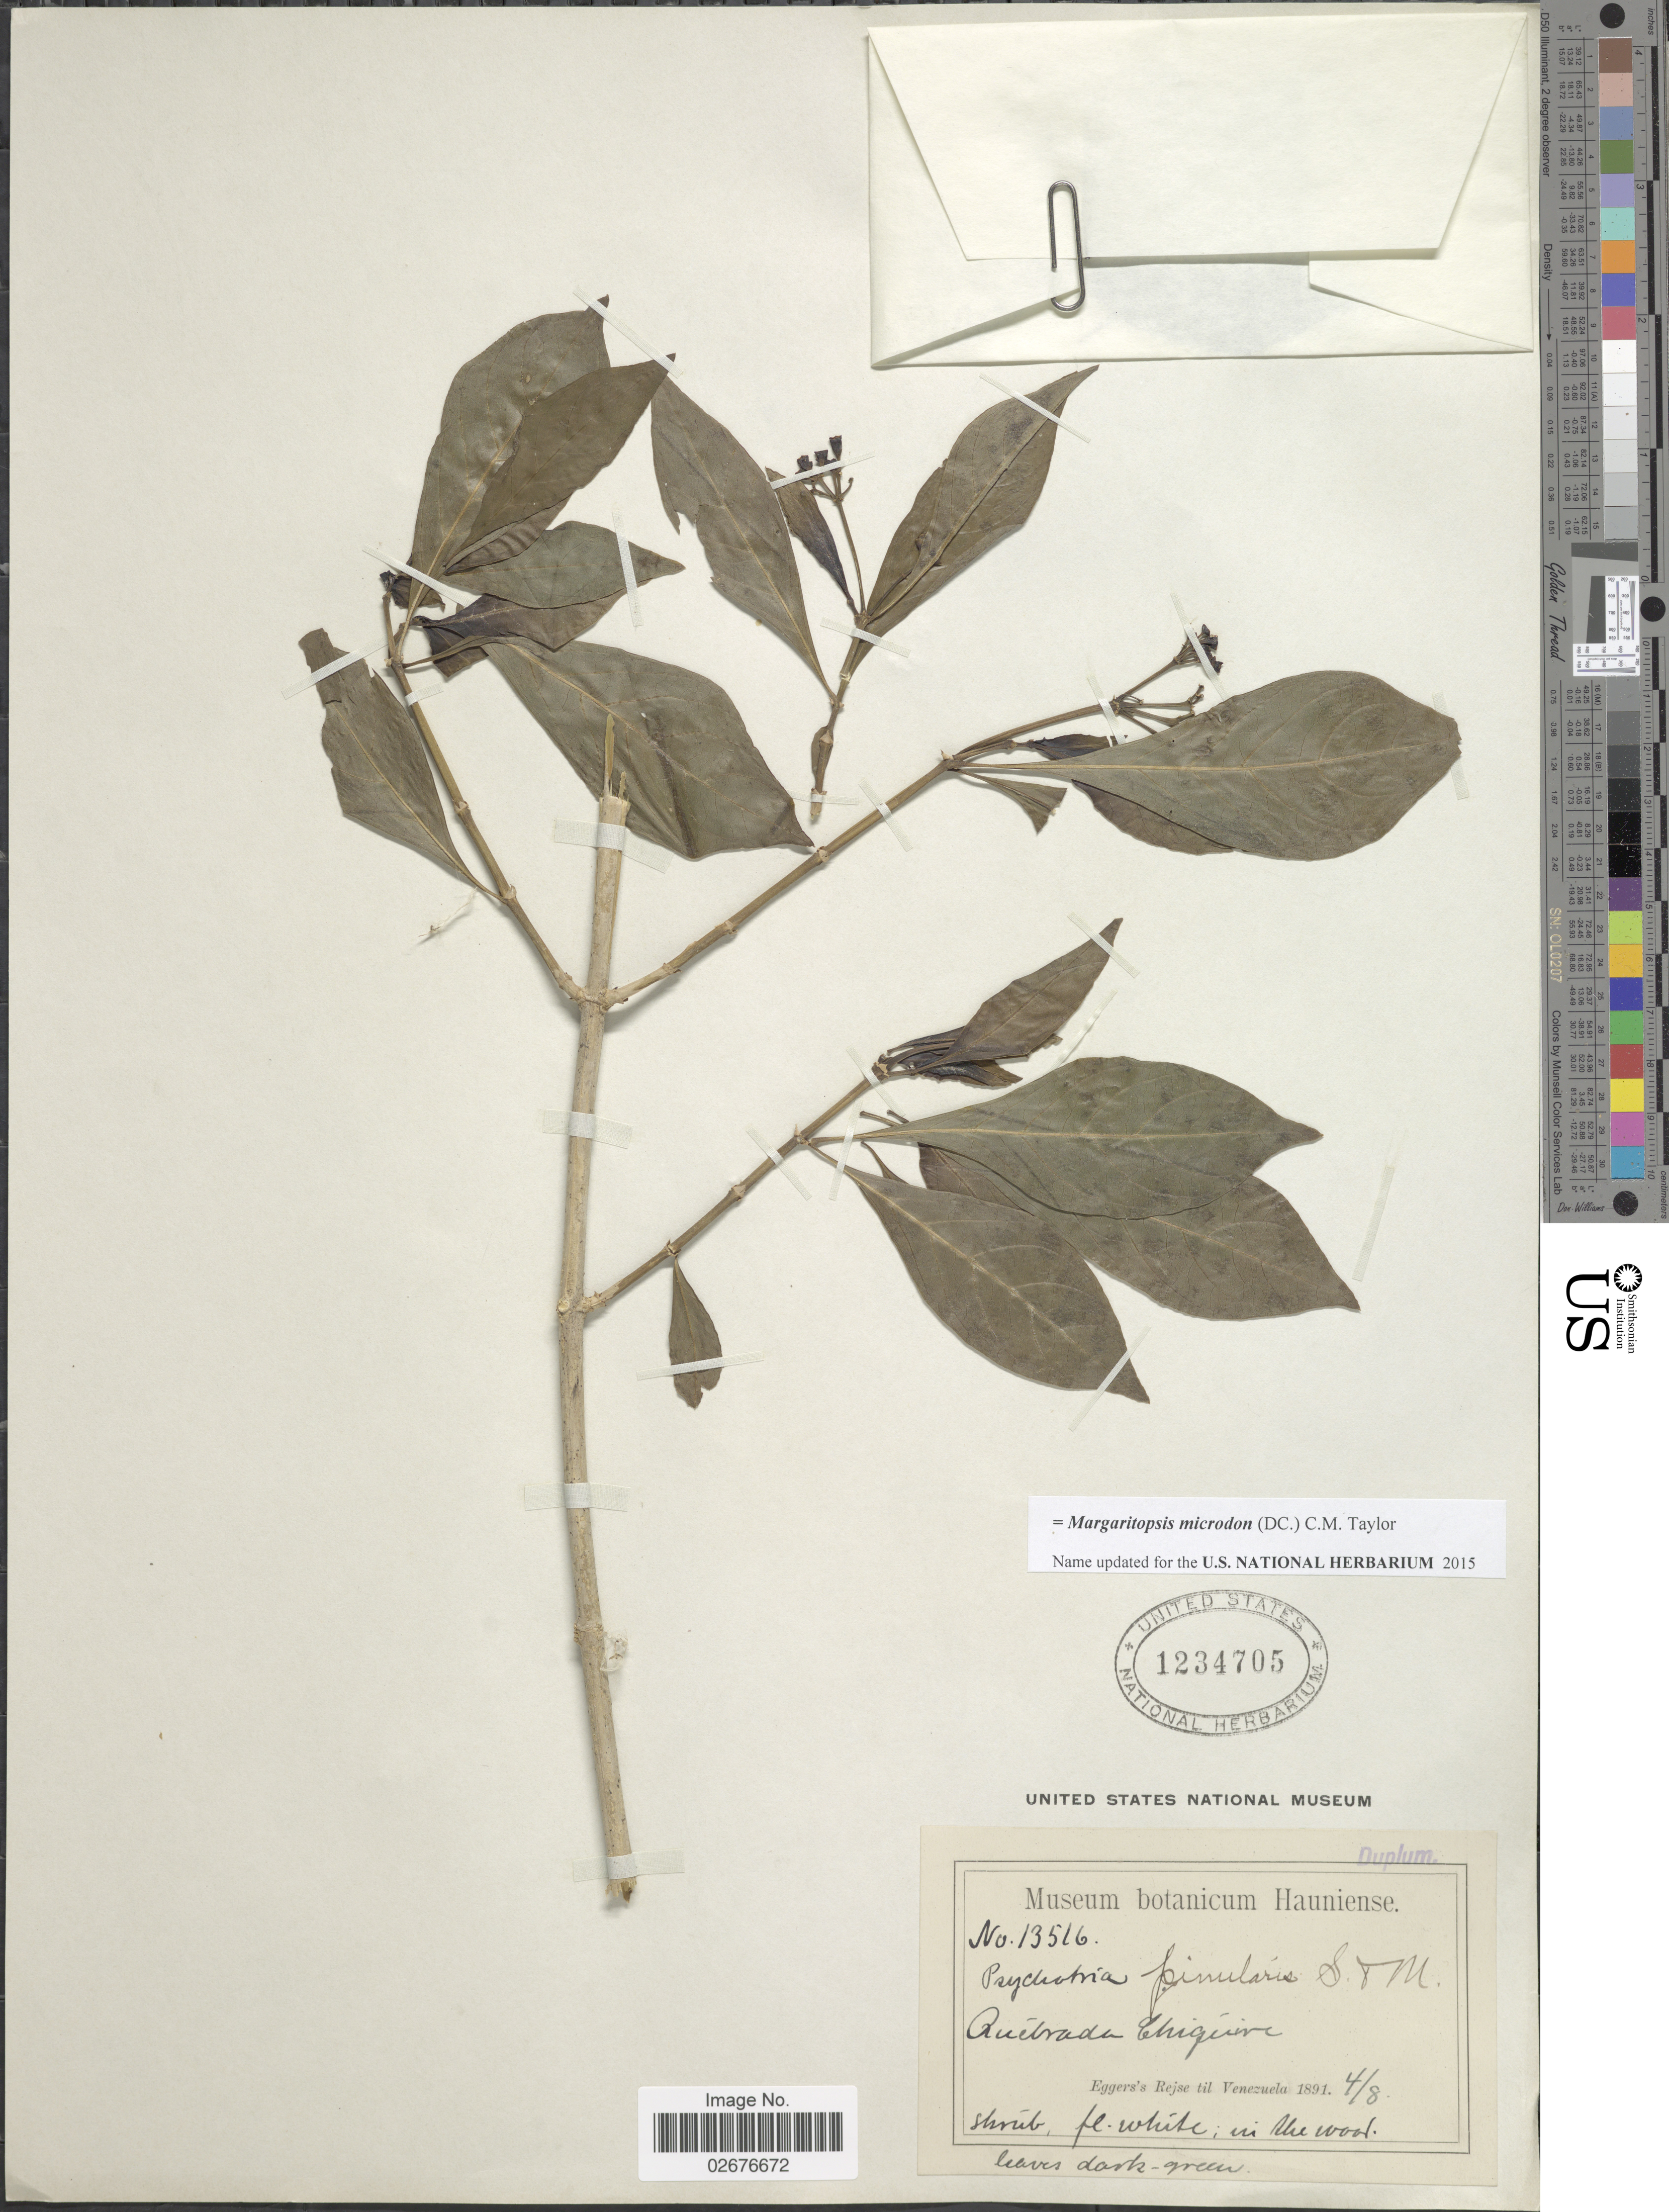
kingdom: Plantae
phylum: Tracheophyta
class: Magnoliopsida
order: Gentianales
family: Rubiaceae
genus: Margaritopsis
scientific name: Margaritopsis microdon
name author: (DC.) C.M. Taylor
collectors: E. Rejse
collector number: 13516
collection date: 1891-08-04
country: Venezuela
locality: Quebrada Chiquire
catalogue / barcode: US 1234705